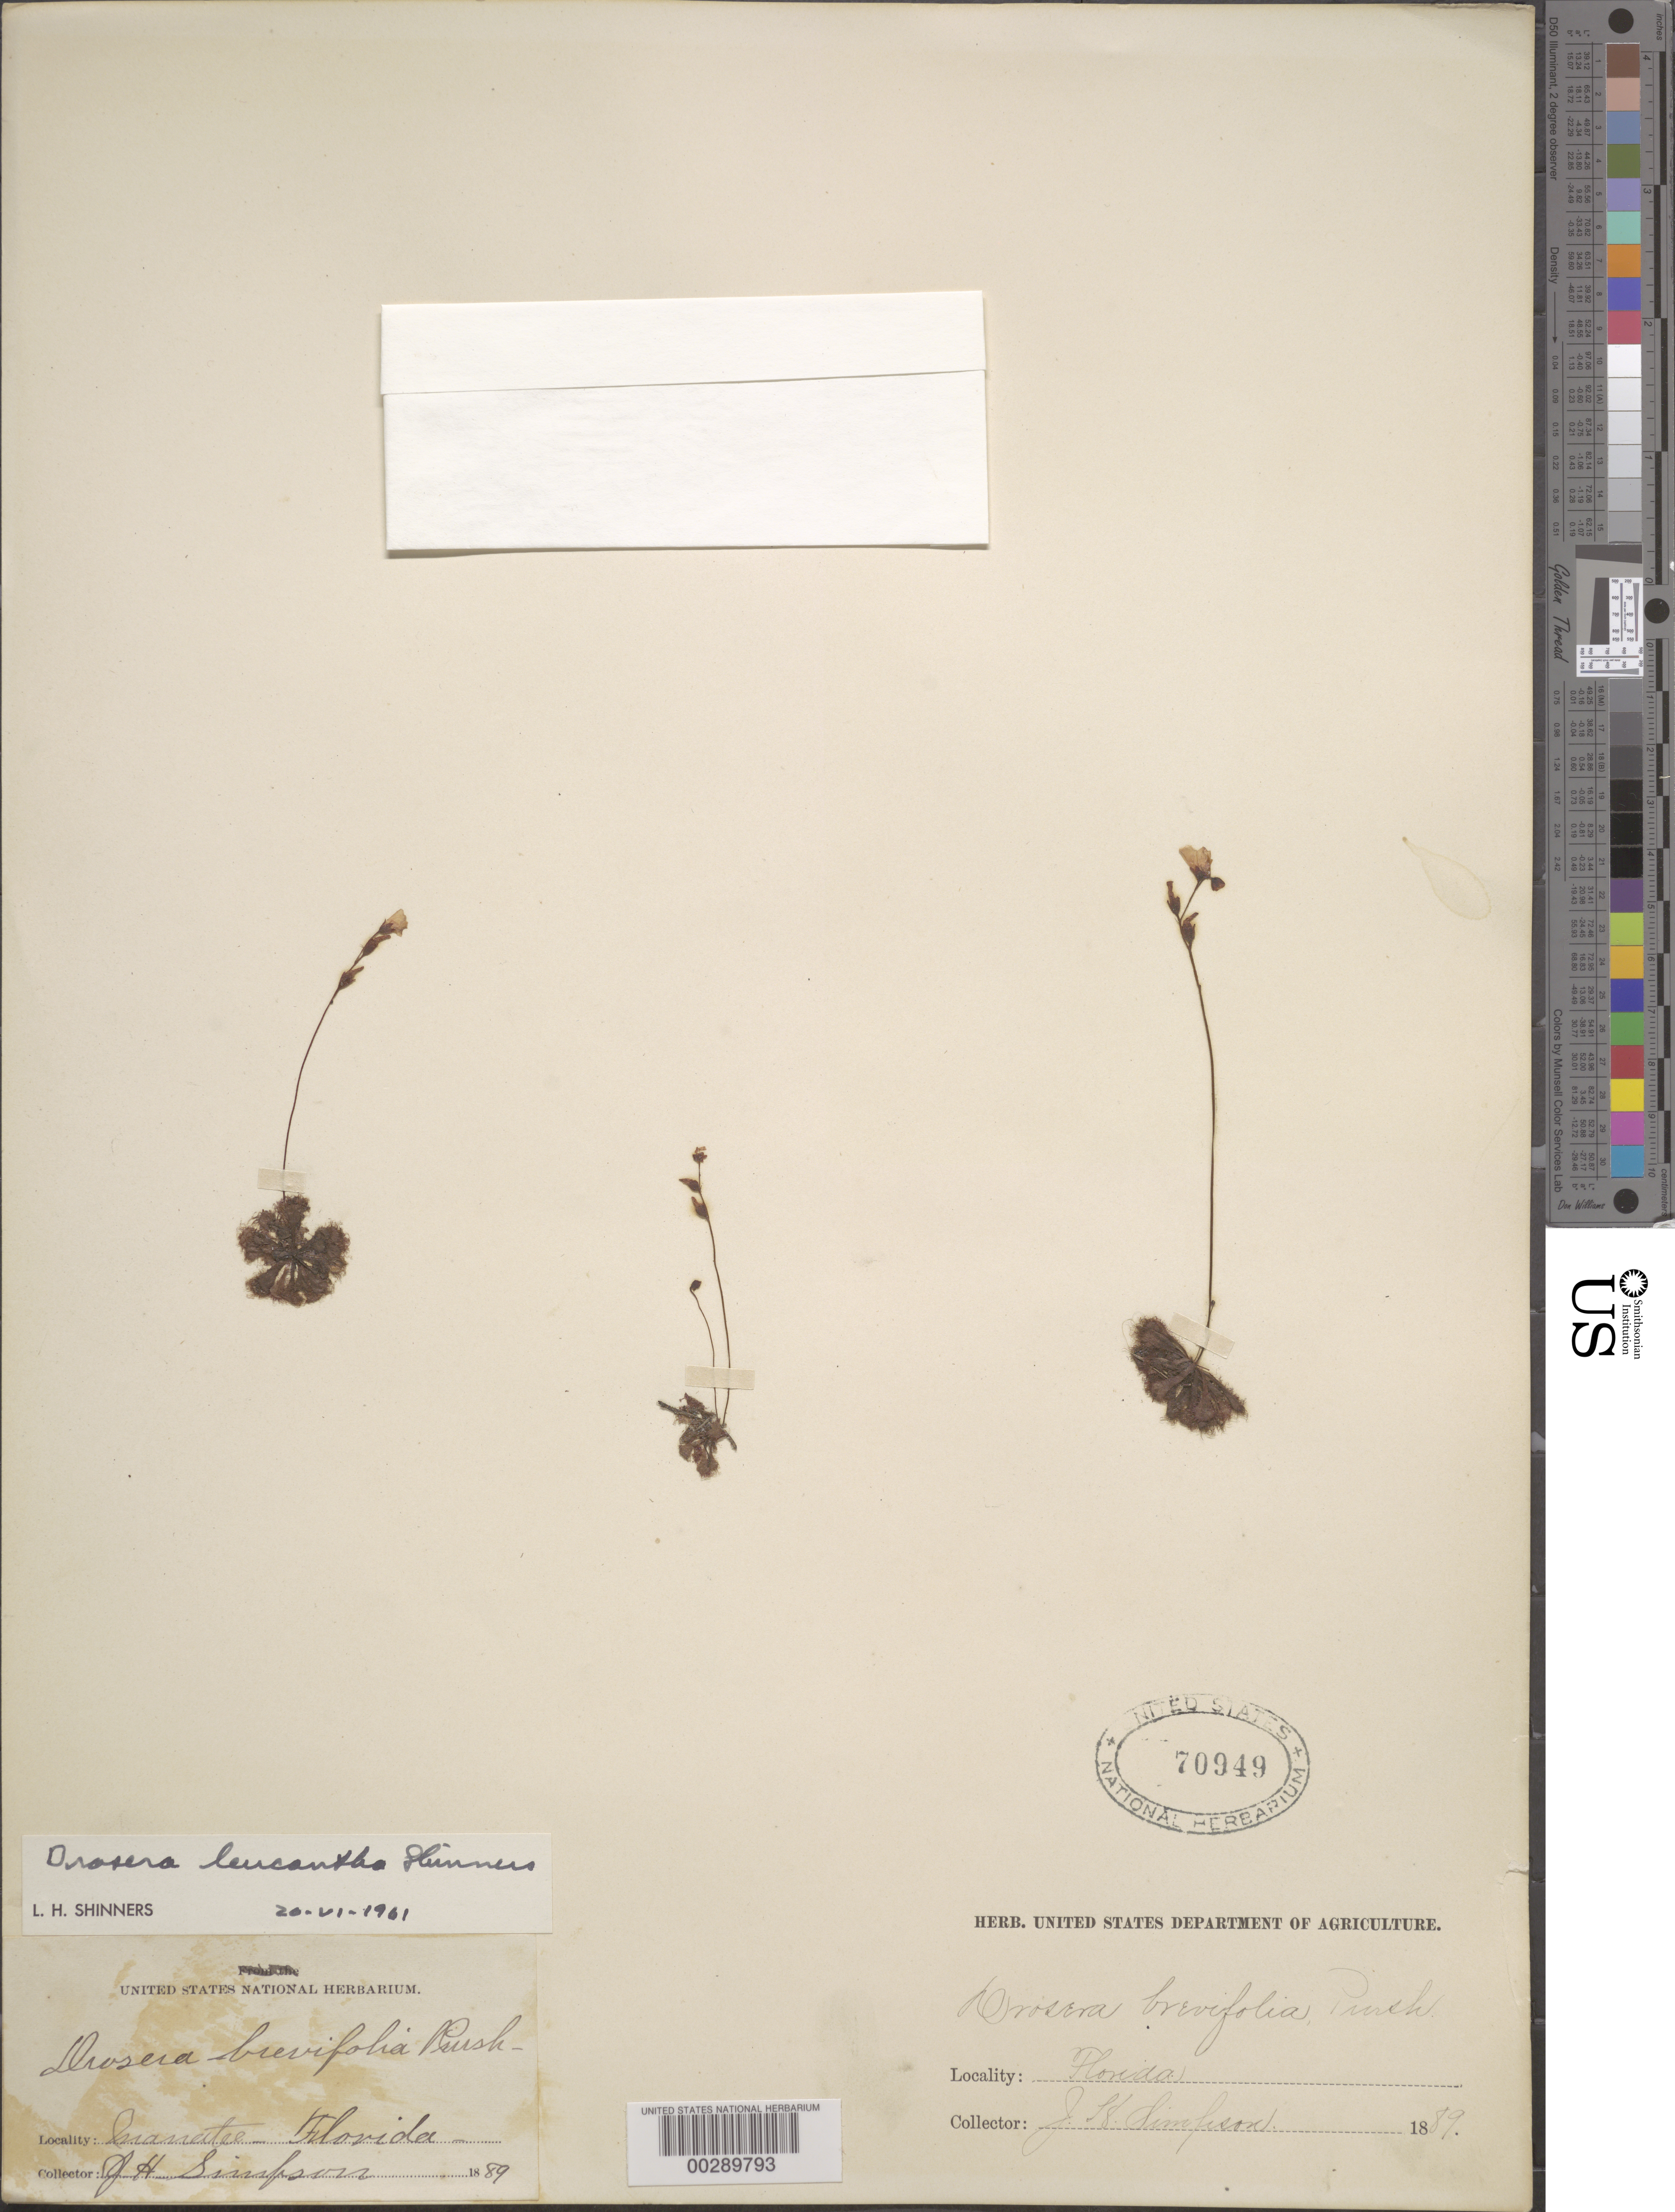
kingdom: Plantae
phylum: Tracheophyta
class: Magnoliopsida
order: Caryophyllales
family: Droseraceae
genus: Drosera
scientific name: Drosera leucantha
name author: Shinners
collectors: J. H. Simpson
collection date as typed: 1889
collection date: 1889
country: United States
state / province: Florida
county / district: Manatee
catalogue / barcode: US 70949